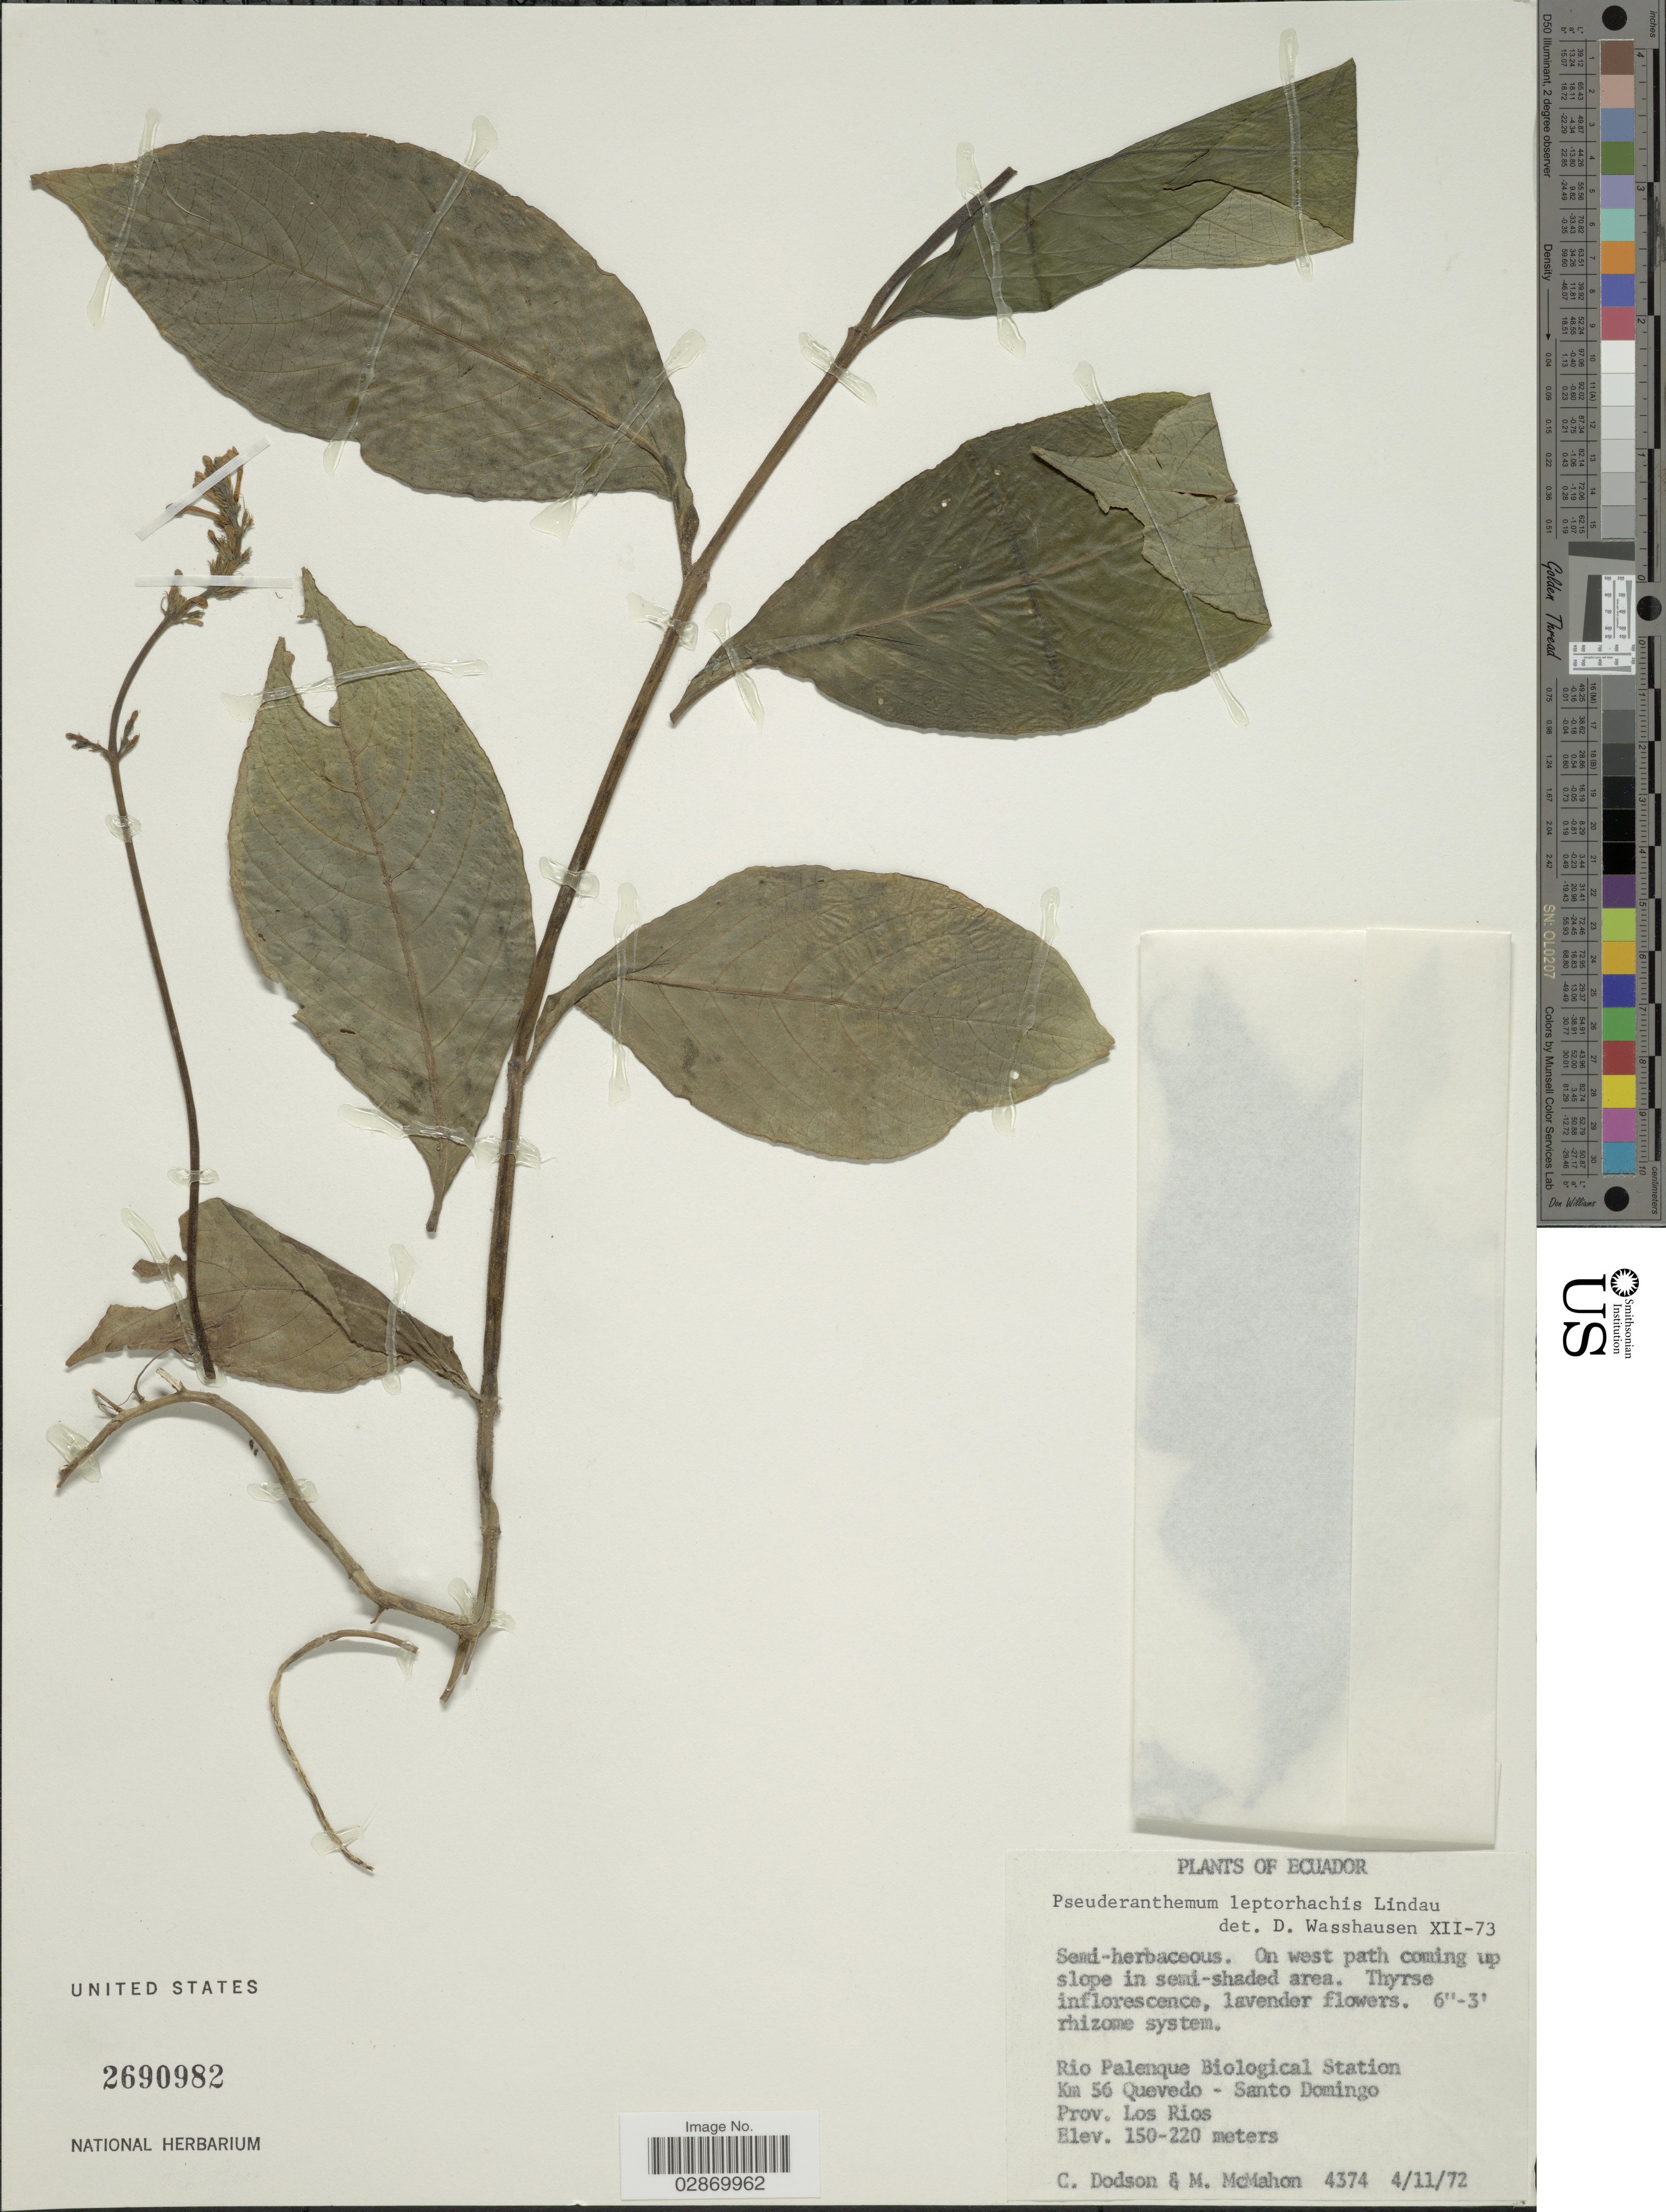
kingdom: Plantae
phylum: Tracheophyta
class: Magnoliopsida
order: Lamiales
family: Acanthaceae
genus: Pseuderanthemum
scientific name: Pseuderanthemum leptorhachis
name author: Lindau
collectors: C. Dodson & M. McMahon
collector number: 4374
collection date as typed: Transcribed d/m/y: 4/11/72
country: Ecuador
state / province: Los Ríos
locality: Rio Palenque Biological Station, Km 56 Quevedo-Santo Domingo.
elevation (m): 150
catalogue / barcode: US 2690982